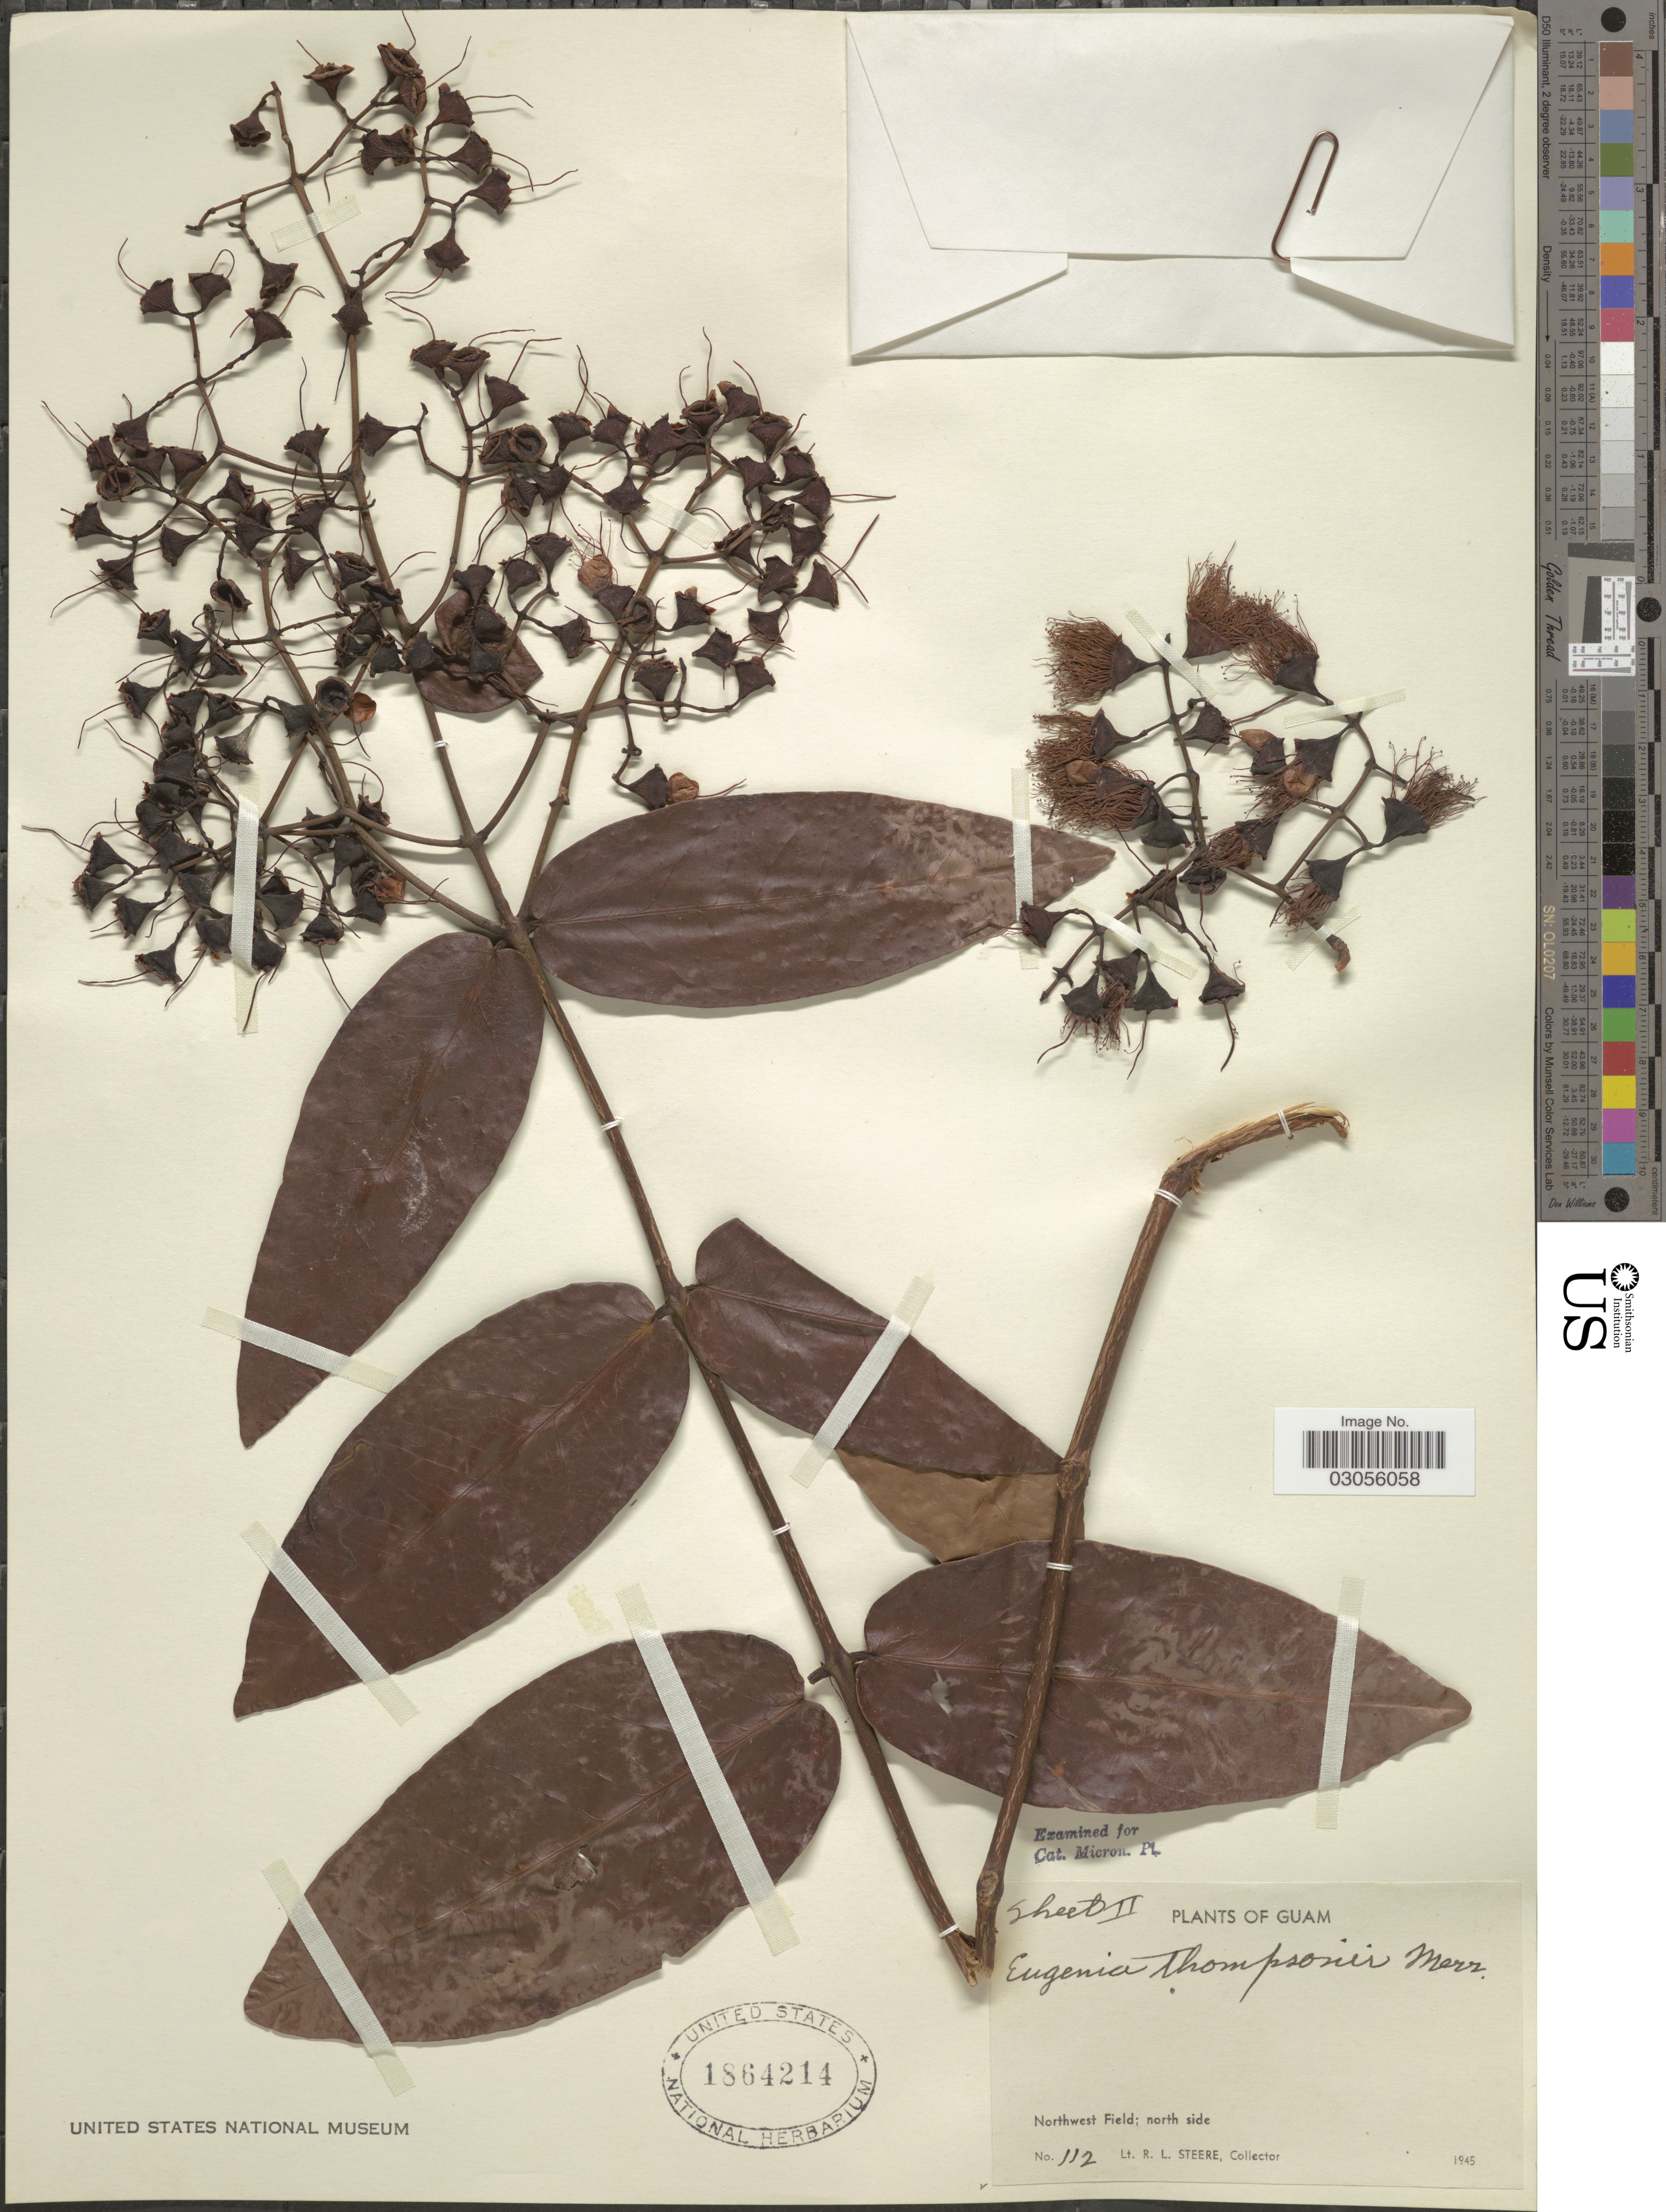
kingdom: Plantae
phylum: Tracheophyta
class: Magnoliopsida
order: Myrtales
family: Myrtaceae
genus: Syzygium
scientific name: Syzygium thompsonii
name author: (Merr.) N. Snow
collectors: R. L. Steere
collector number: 112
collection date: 1945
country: Guam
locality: Northwest Field; north side.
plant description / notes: cited by Byng et al., Phytotaxa 427(2): 126. 2019.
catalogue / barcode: US 1864214